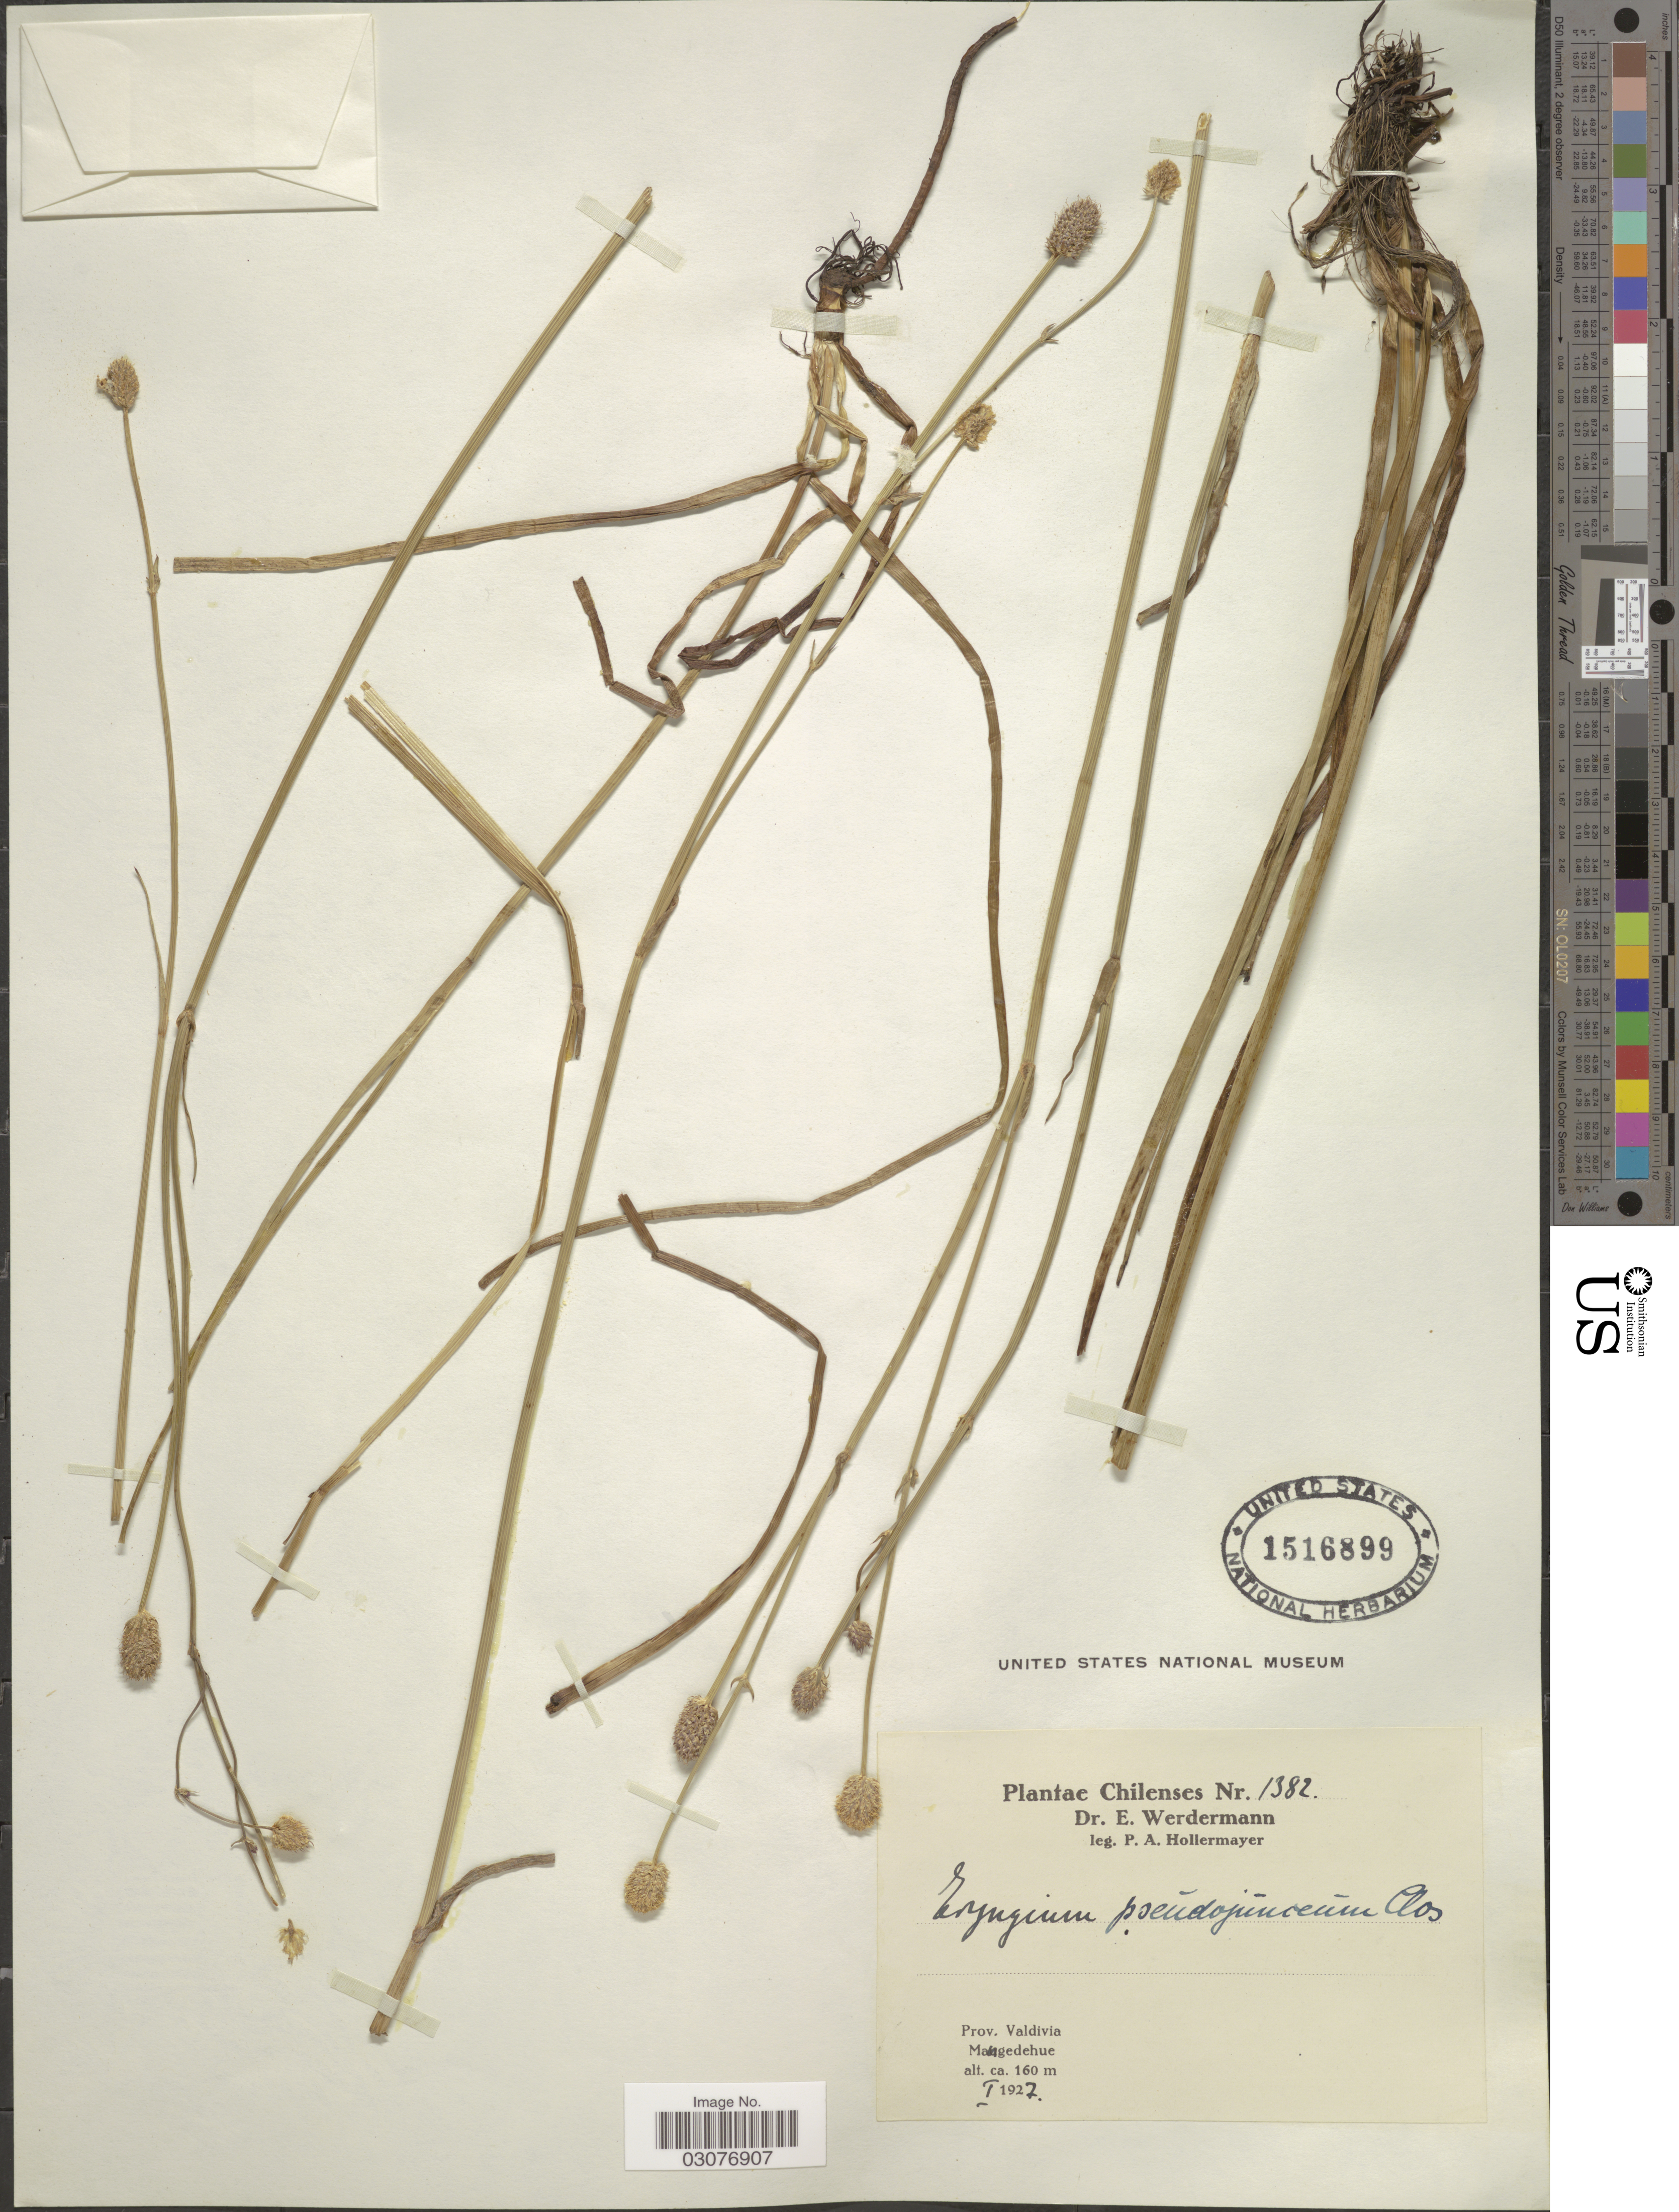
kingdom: Plantae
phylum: Tracheophyta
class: Magnoliopsida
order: Apiales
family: Apiaceae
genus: Eryngium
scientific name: Eryngium pseudojunceum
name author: Clos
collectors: P. Hollermayer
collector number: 1382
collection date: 1927-01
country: Chile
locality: Prov. Valdivia. Mangedehue.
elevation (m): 160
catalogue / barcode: US 1516899